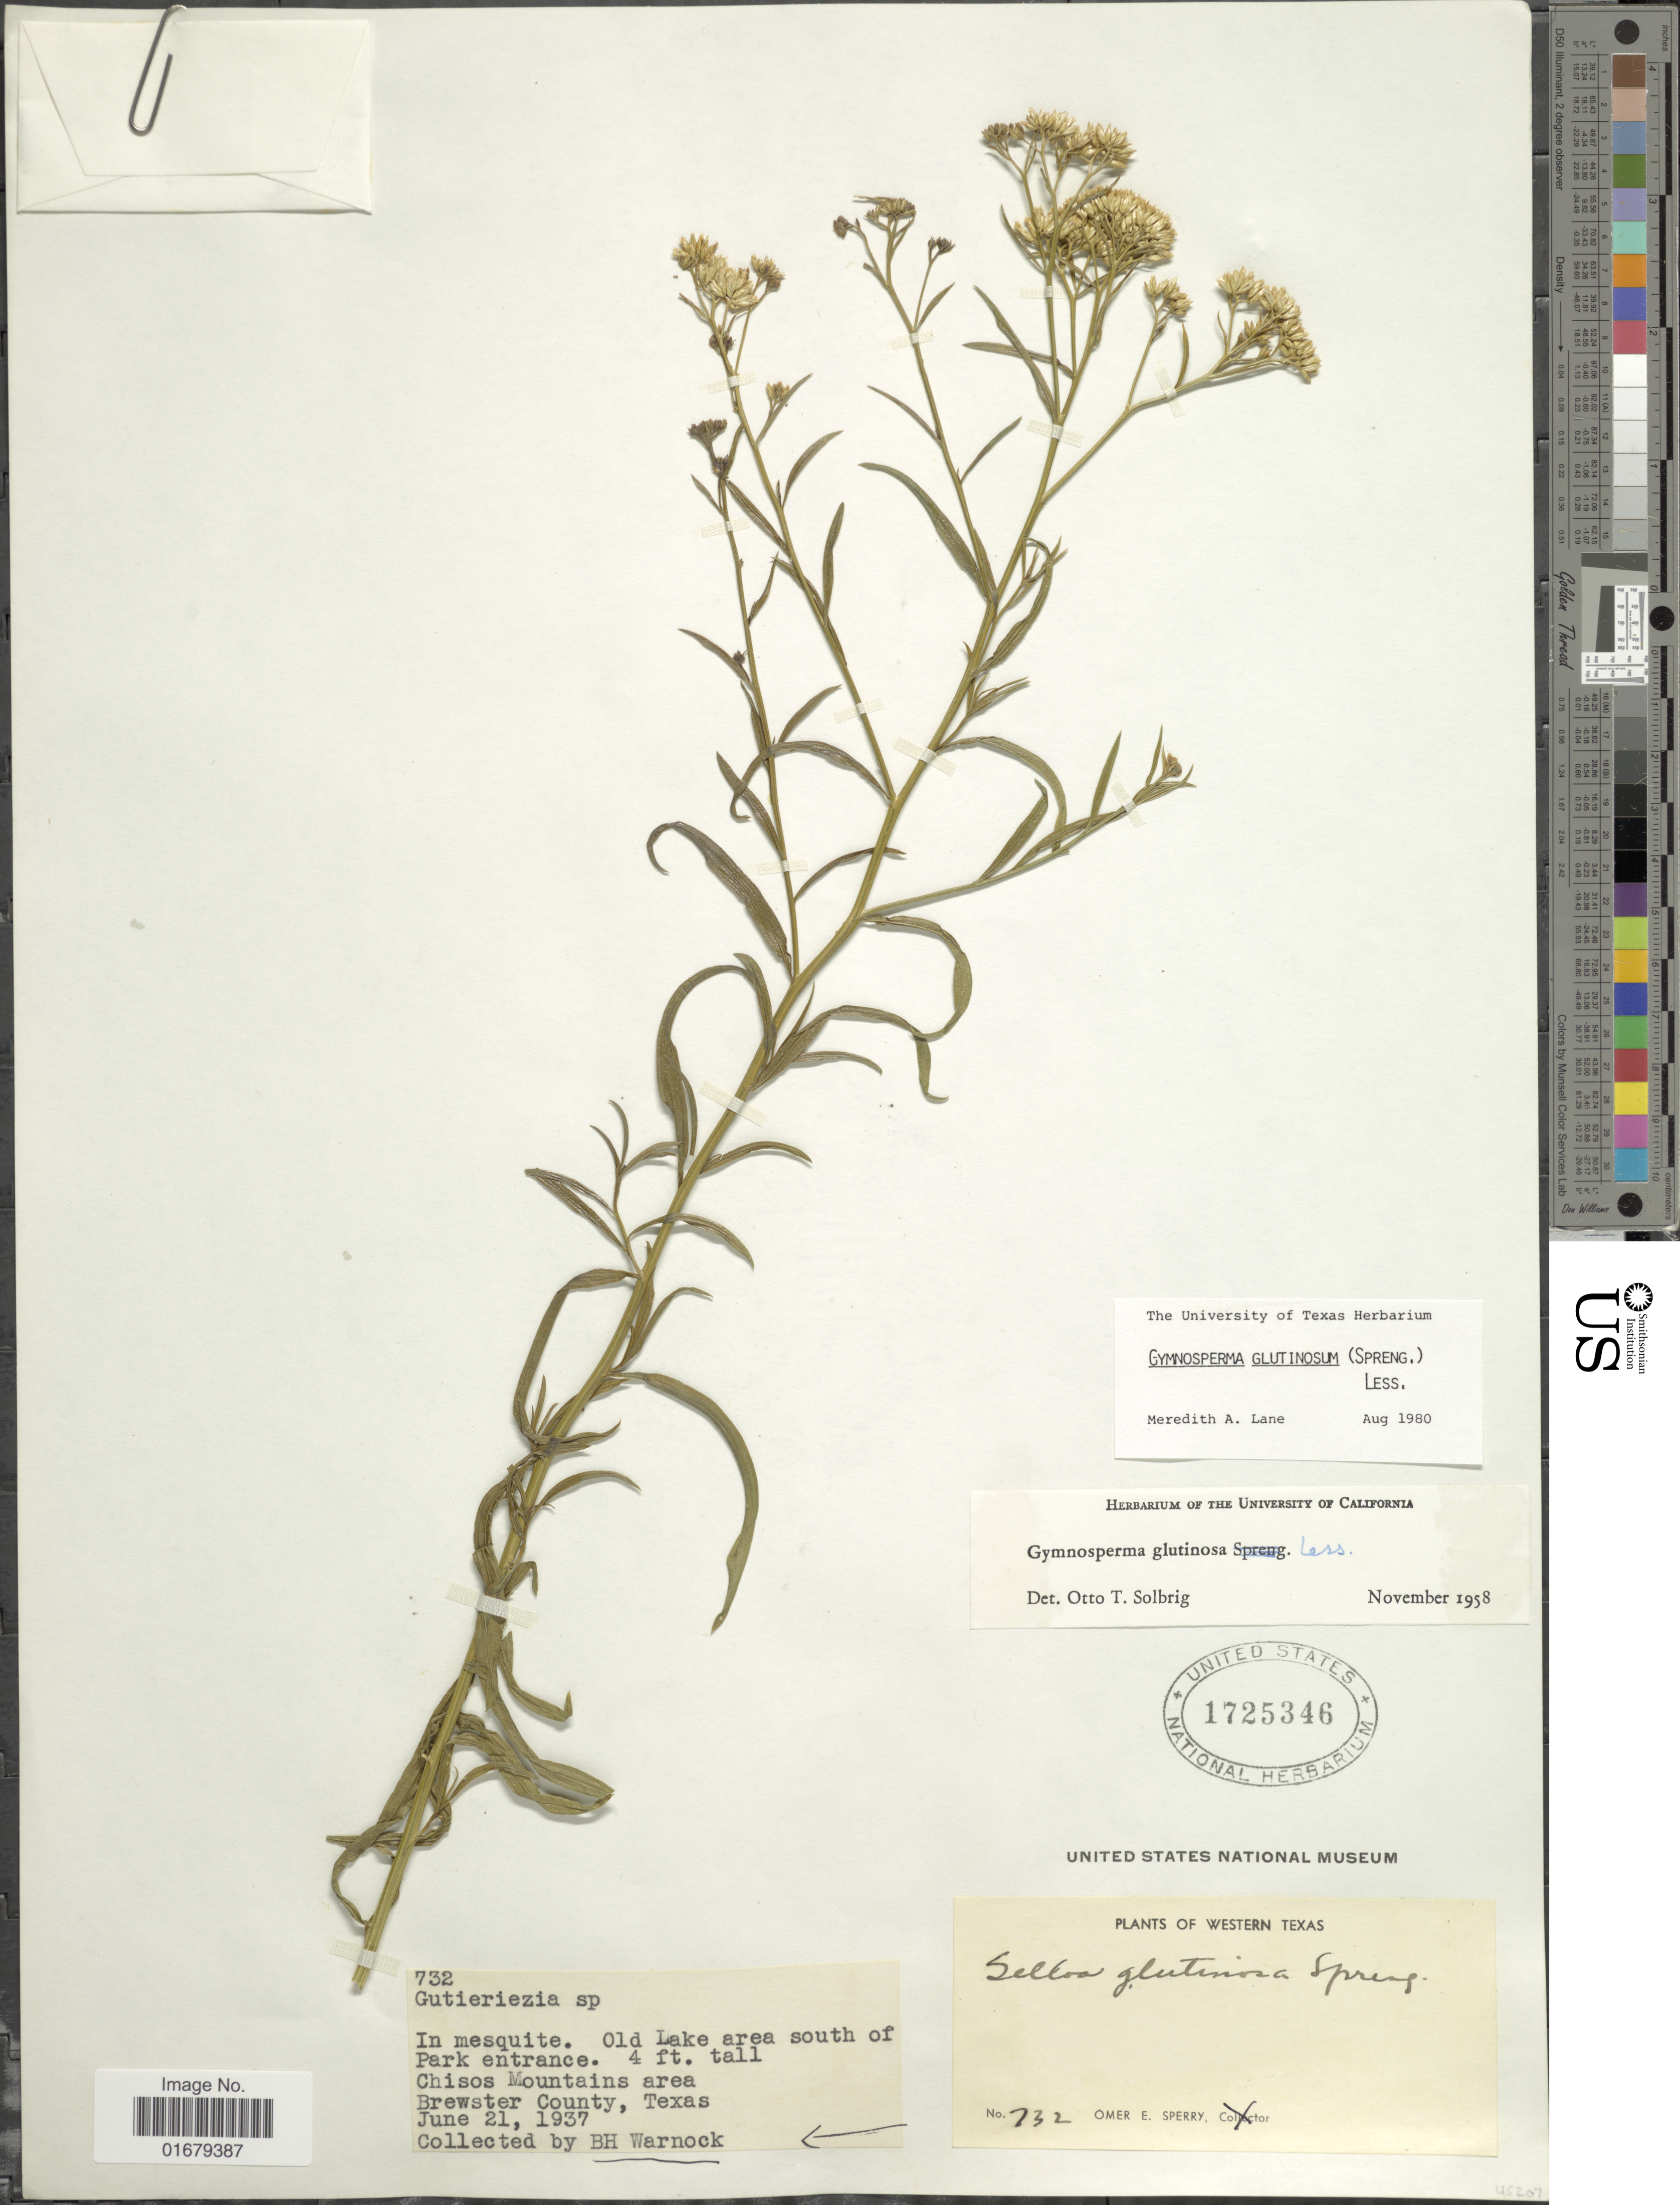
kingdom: Plantae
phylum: Tracheophyta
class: Magnoliopsida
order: Asterales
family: Asteraceae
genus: Gymnosperma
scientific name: Gymnosperma glutinosum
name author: (Spreng.) Less.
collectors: B. H. Warnock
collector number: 732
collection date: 1937-06-21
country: United States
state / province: Texas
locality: Western Texas, Old Lake area south of Park entranca. Chisos Mountains area, Brewster County, texas.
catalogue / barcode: US 1725346